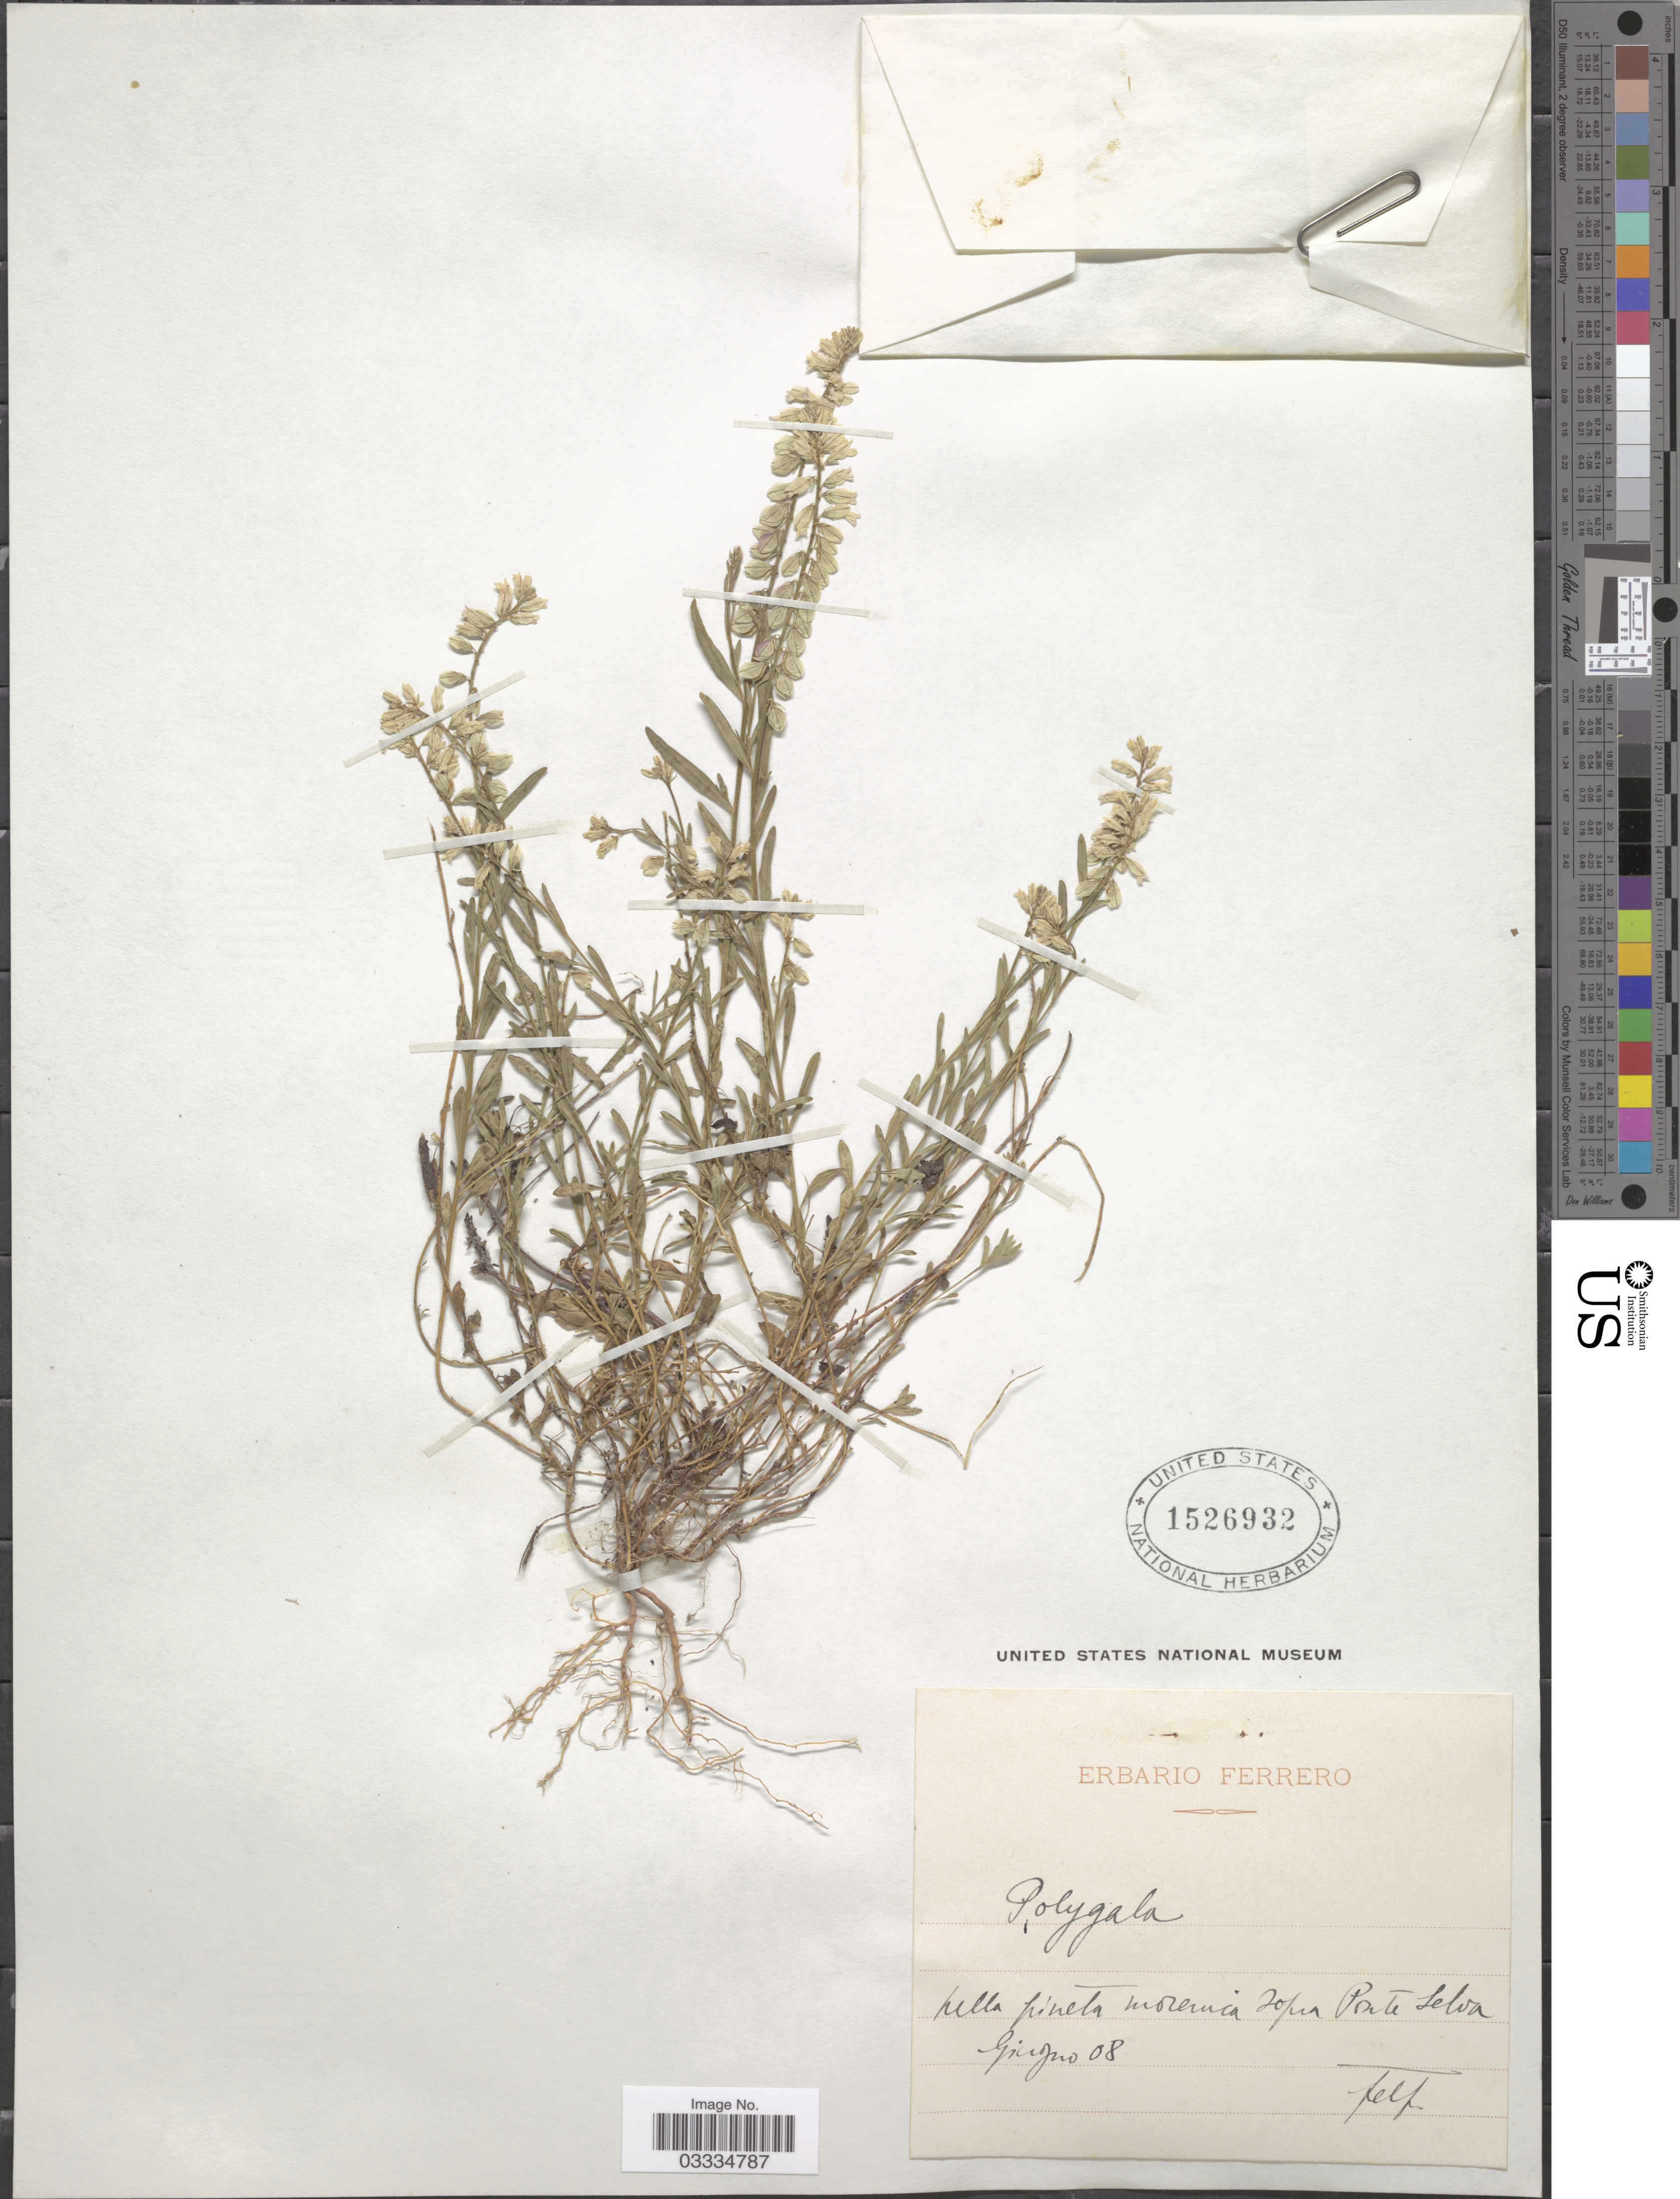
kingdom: Plantae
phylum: Tracheophyta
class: Magnoliopsida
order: Fabales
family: Polygalaceae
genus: Polygala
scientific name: Polygala sp.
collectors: F. Ferrero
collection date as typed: Transcribed d/m/y: /6/8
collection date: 1908-06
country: Italy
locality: Hilla pineta morenca sopia [interpreted] Ponte Selva.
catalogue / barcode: US 1526932